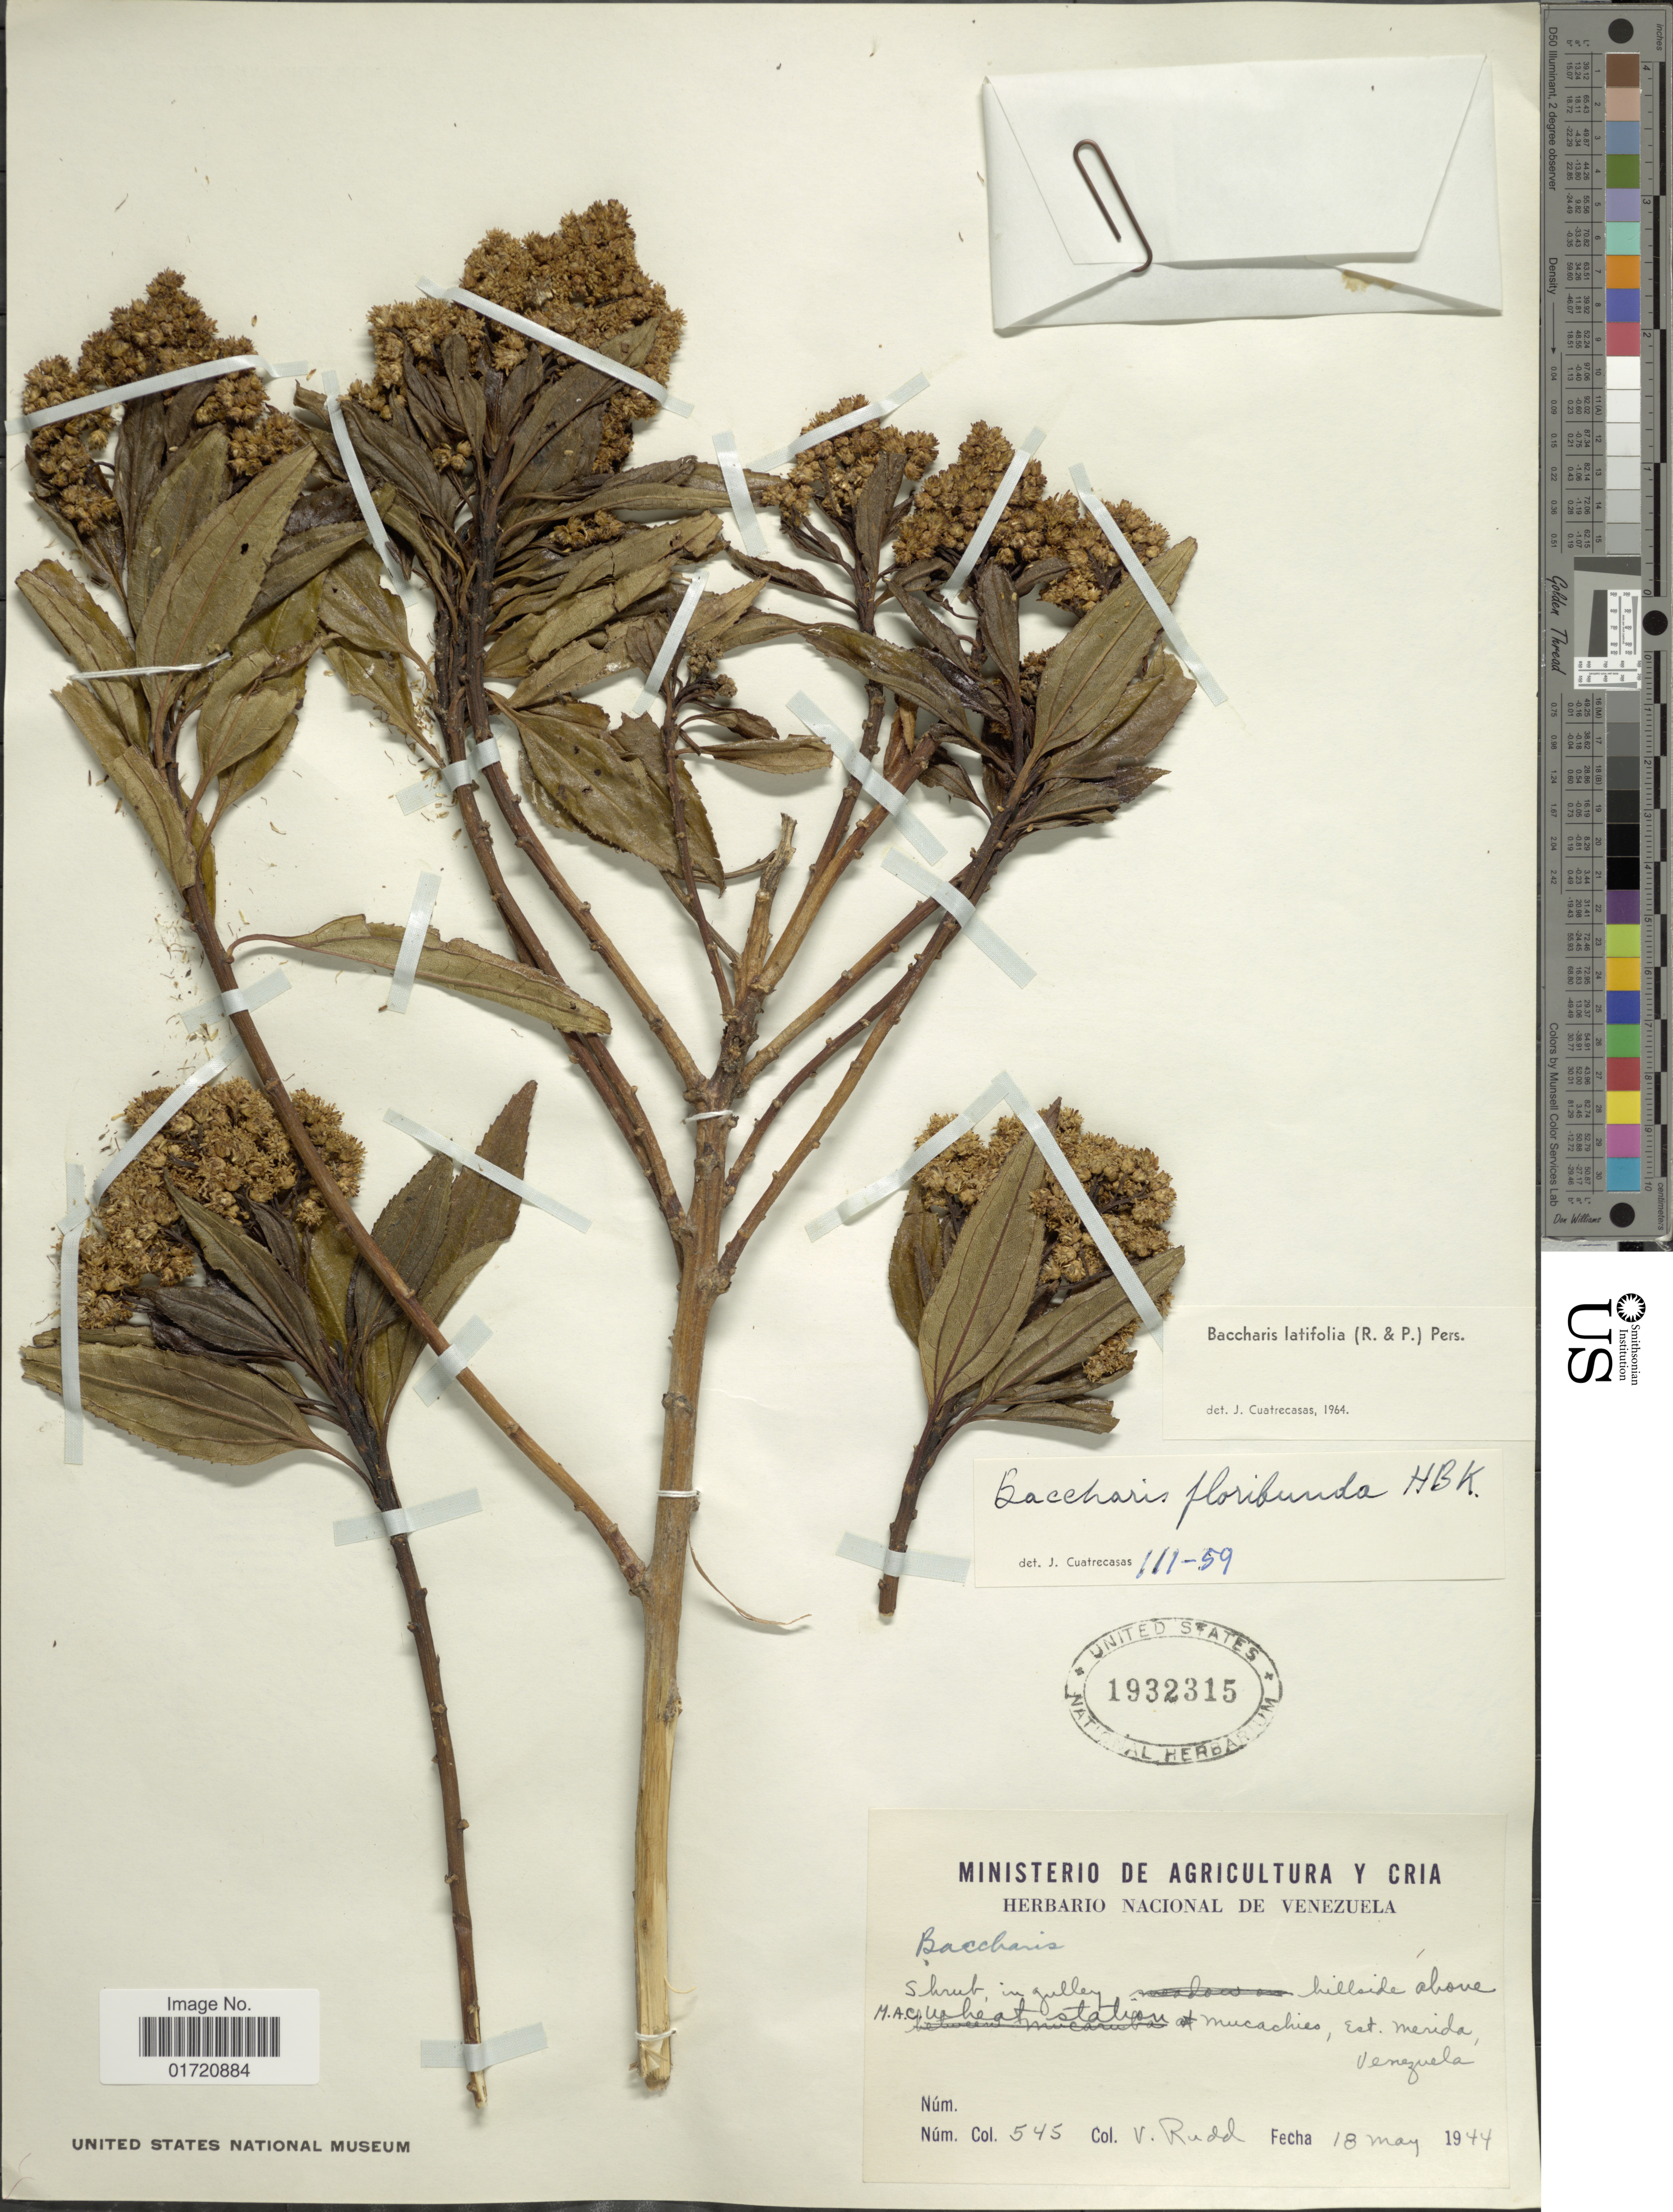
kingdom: Plantae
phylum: Tracheophyta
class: Magnoliopsida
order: Asterales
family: Asteraceae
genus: Baccharis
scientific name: Baccharis latifolia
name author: (Ruiz & Pav.) Pers.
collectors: V. Rudd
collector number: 545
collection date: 1944-05-18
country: Venezuela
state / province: Mérida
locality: Above M.A.C. wheat station at Mucachies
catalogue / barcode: US 1932315